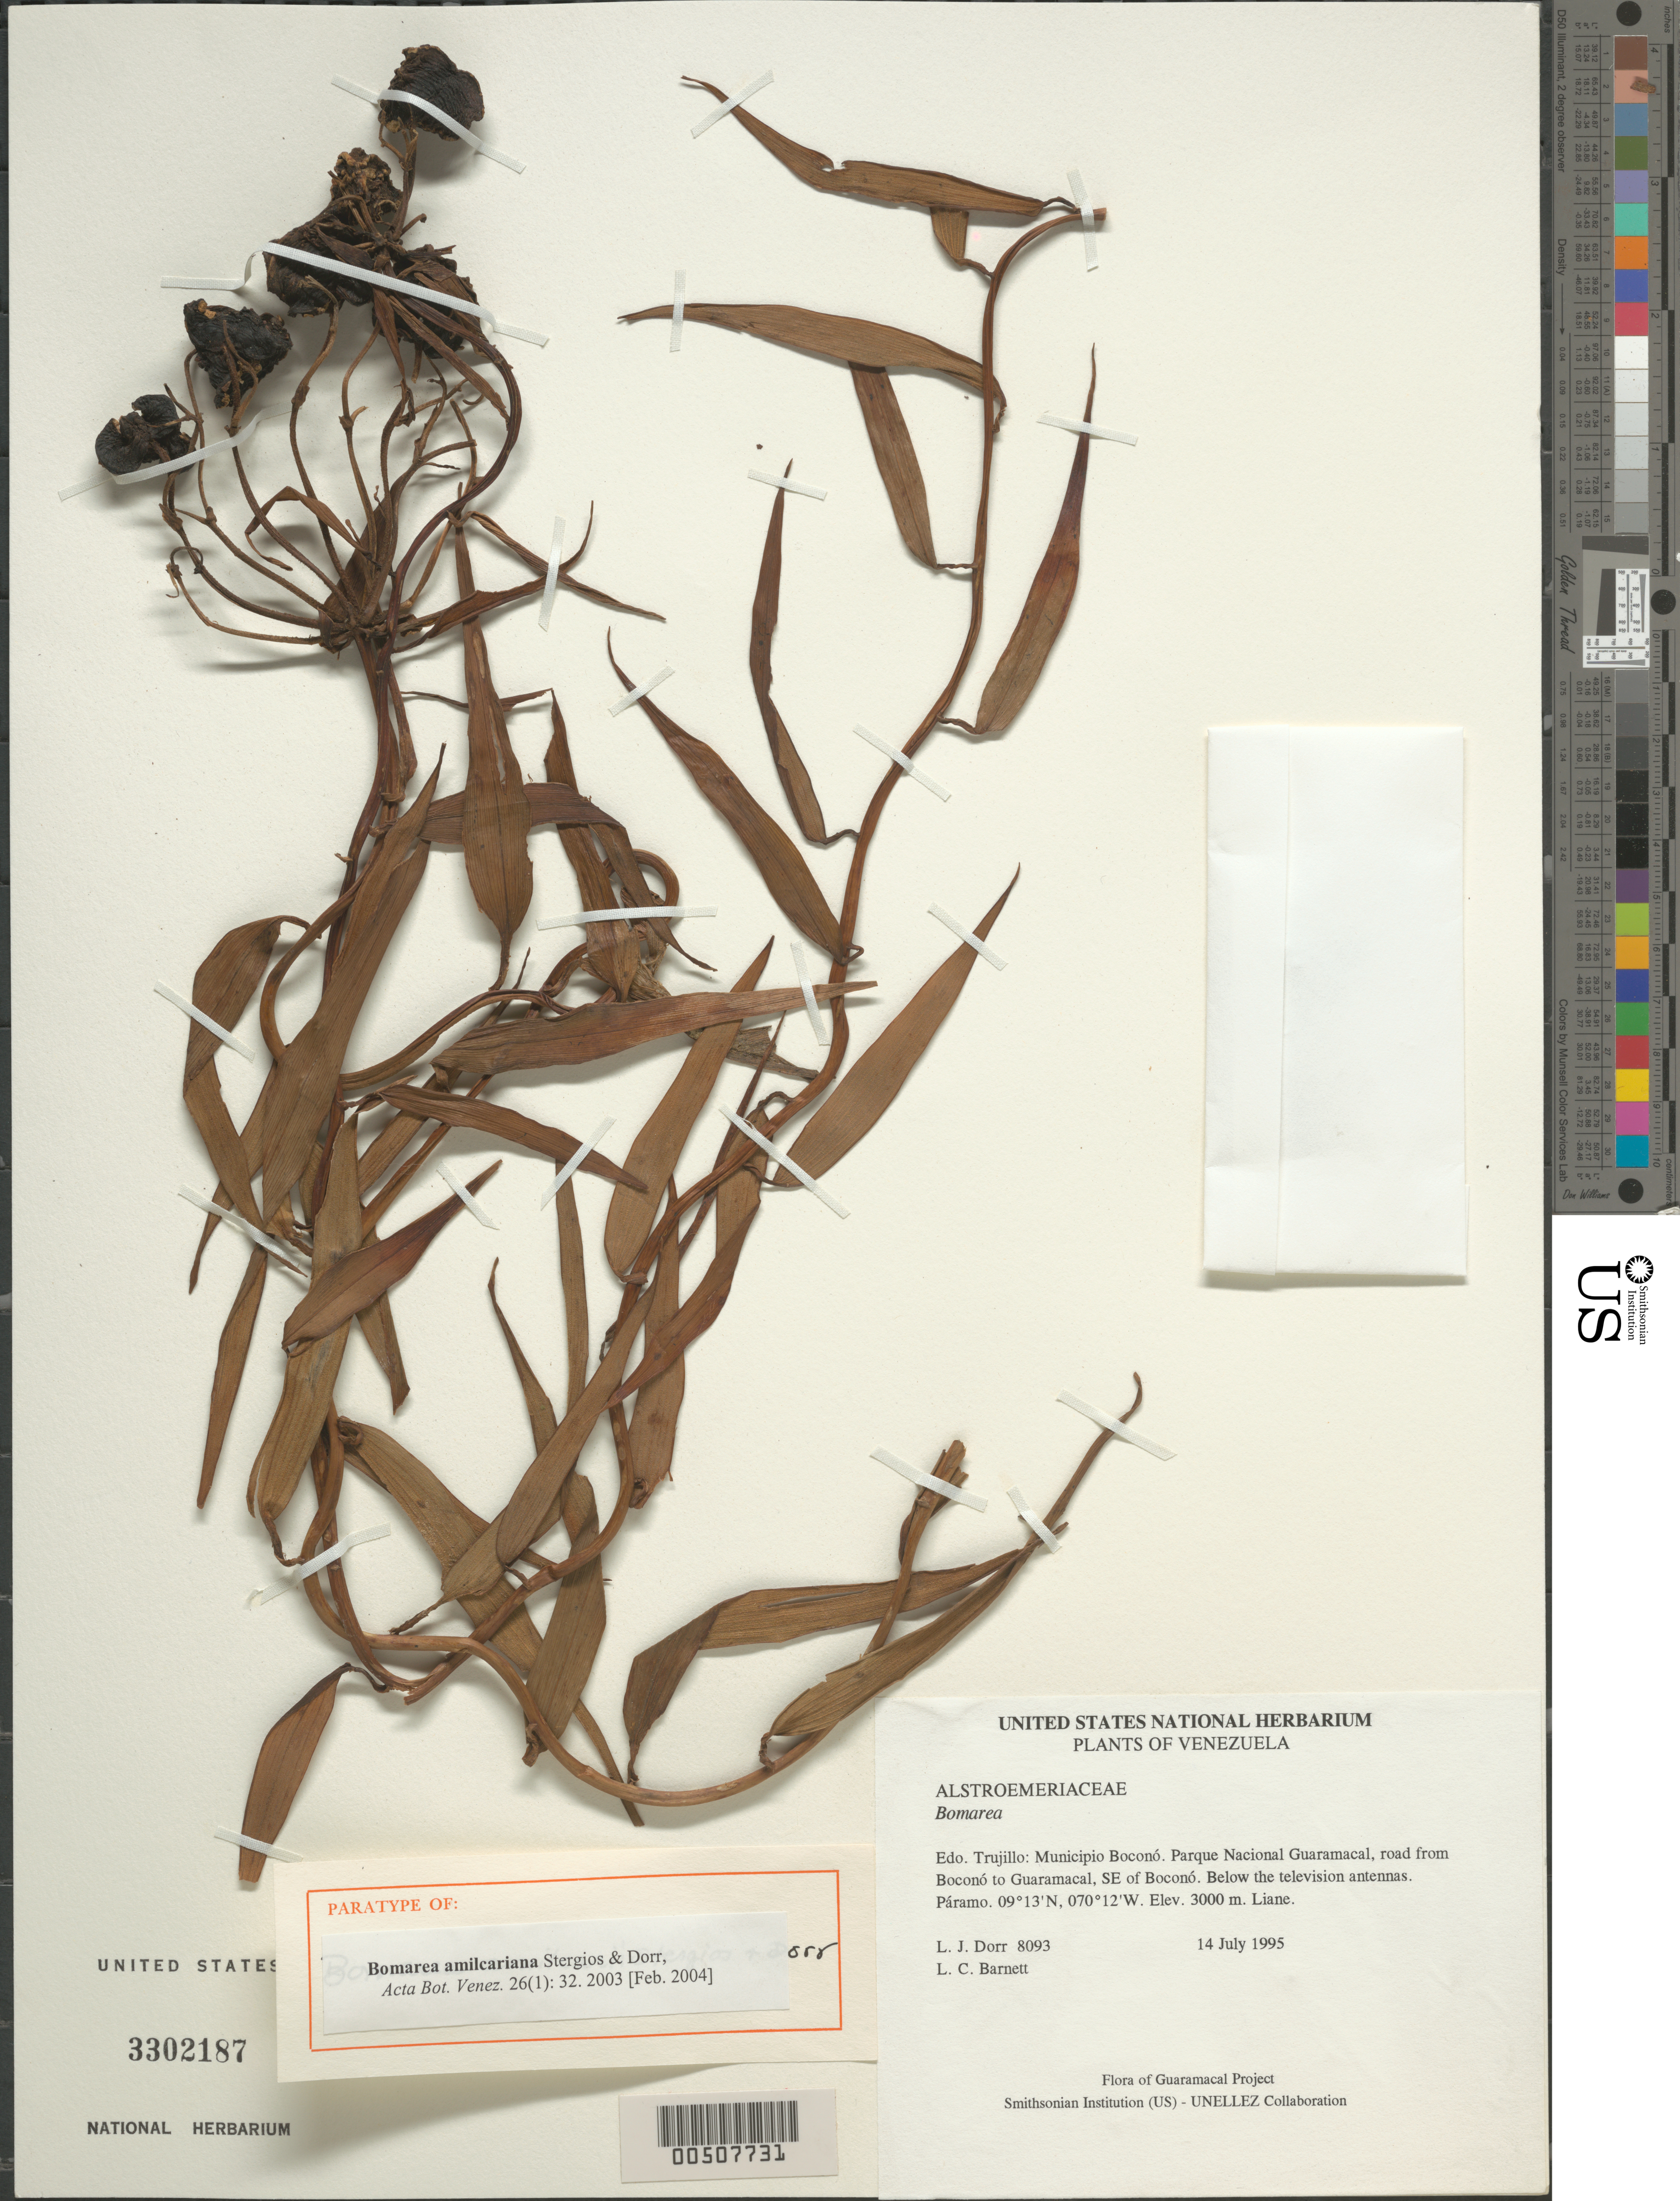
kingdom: Plantae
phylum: Tracheophyta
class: Liliopsida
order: Liliales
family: Alstroemeriaceae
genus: Bomarea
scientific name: Bomarea amilcariana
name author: Stergios & Dorr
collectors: L. J. Dorr & L. C. Barnett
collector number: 8093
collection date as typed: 14 Jul 1995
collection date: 1995-07-14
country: Venezuela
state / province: Trujillo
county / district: Boconó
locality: Parque Nacional Guaramacal, road from Boconó to Guaramacal, SE of Boconó. Below the television antennas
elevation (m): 3000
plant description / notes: PORT, US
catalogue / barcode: US 3302187